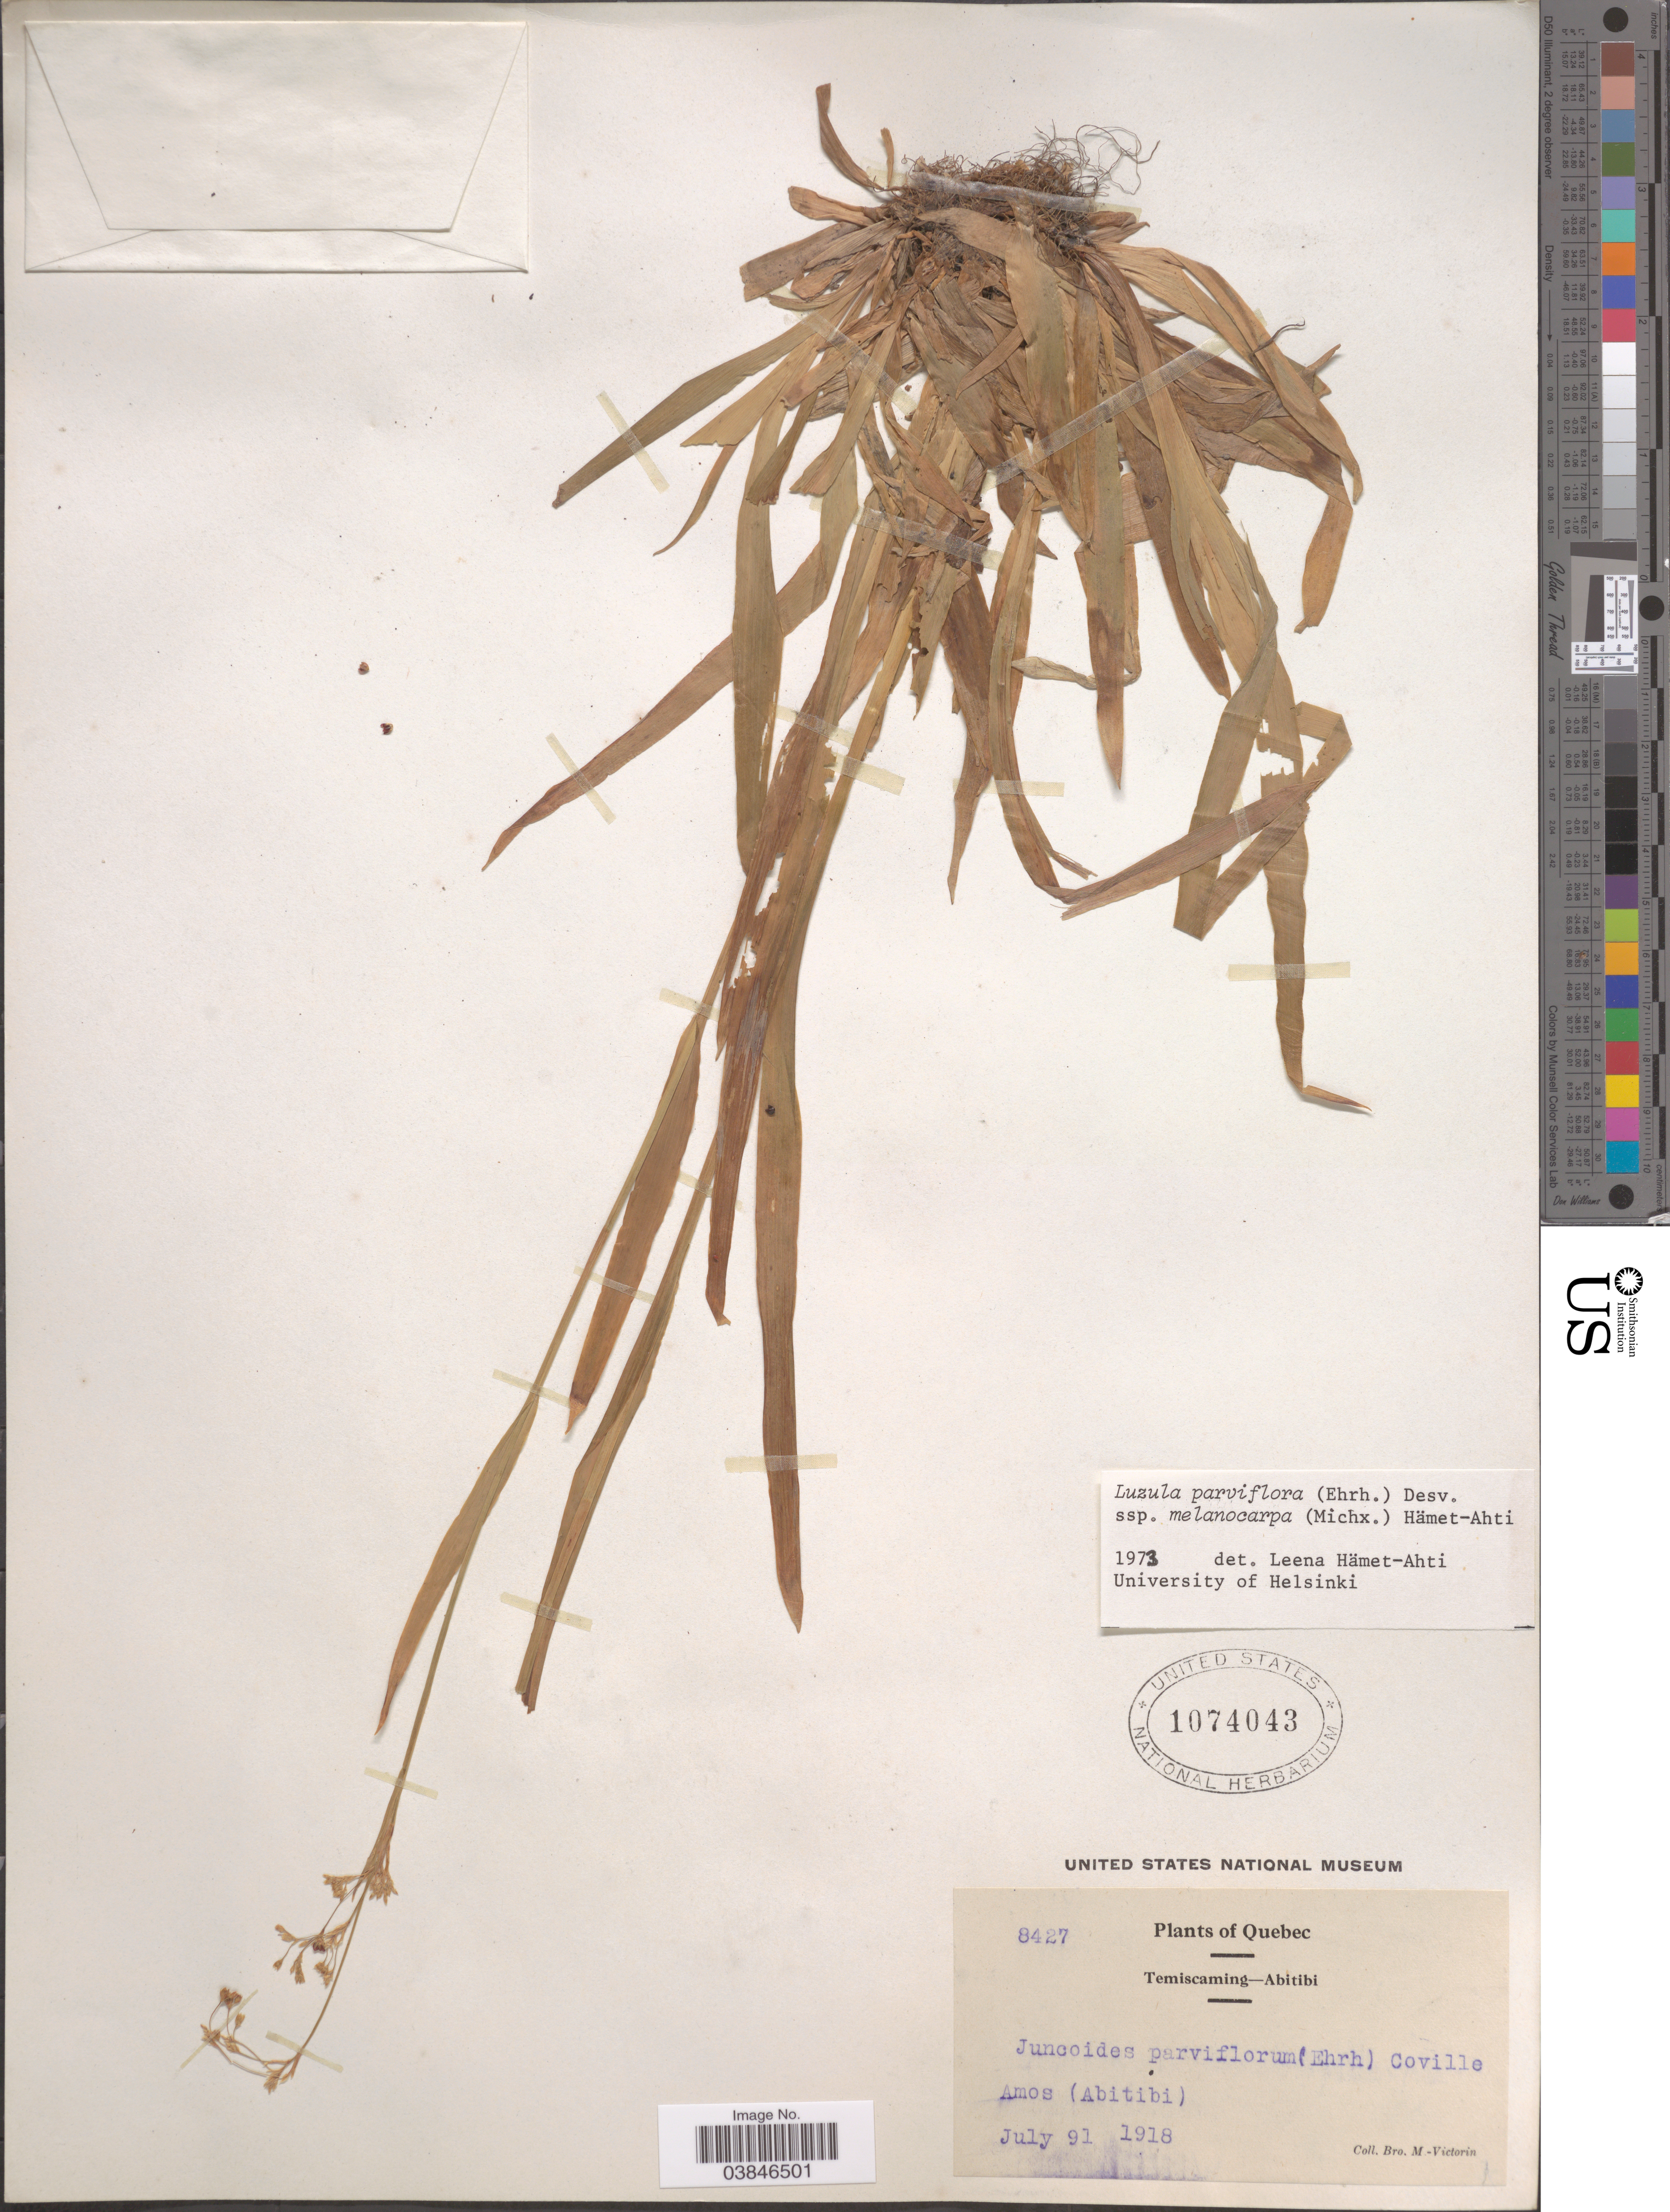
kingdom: Plantae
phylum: Tracheophyta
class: Liliopsida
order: Poales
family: Juncaceae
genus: Luzula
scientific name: Luzula parviflora subsp. melanocarpa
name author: Desv.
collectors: Fr. Marie-Victorin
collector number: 8427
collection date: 1918-07-09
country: Canada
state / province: Quebec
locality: Temiscaming - Abitibi. Amos (Abitibi).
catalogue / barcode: US 1074043